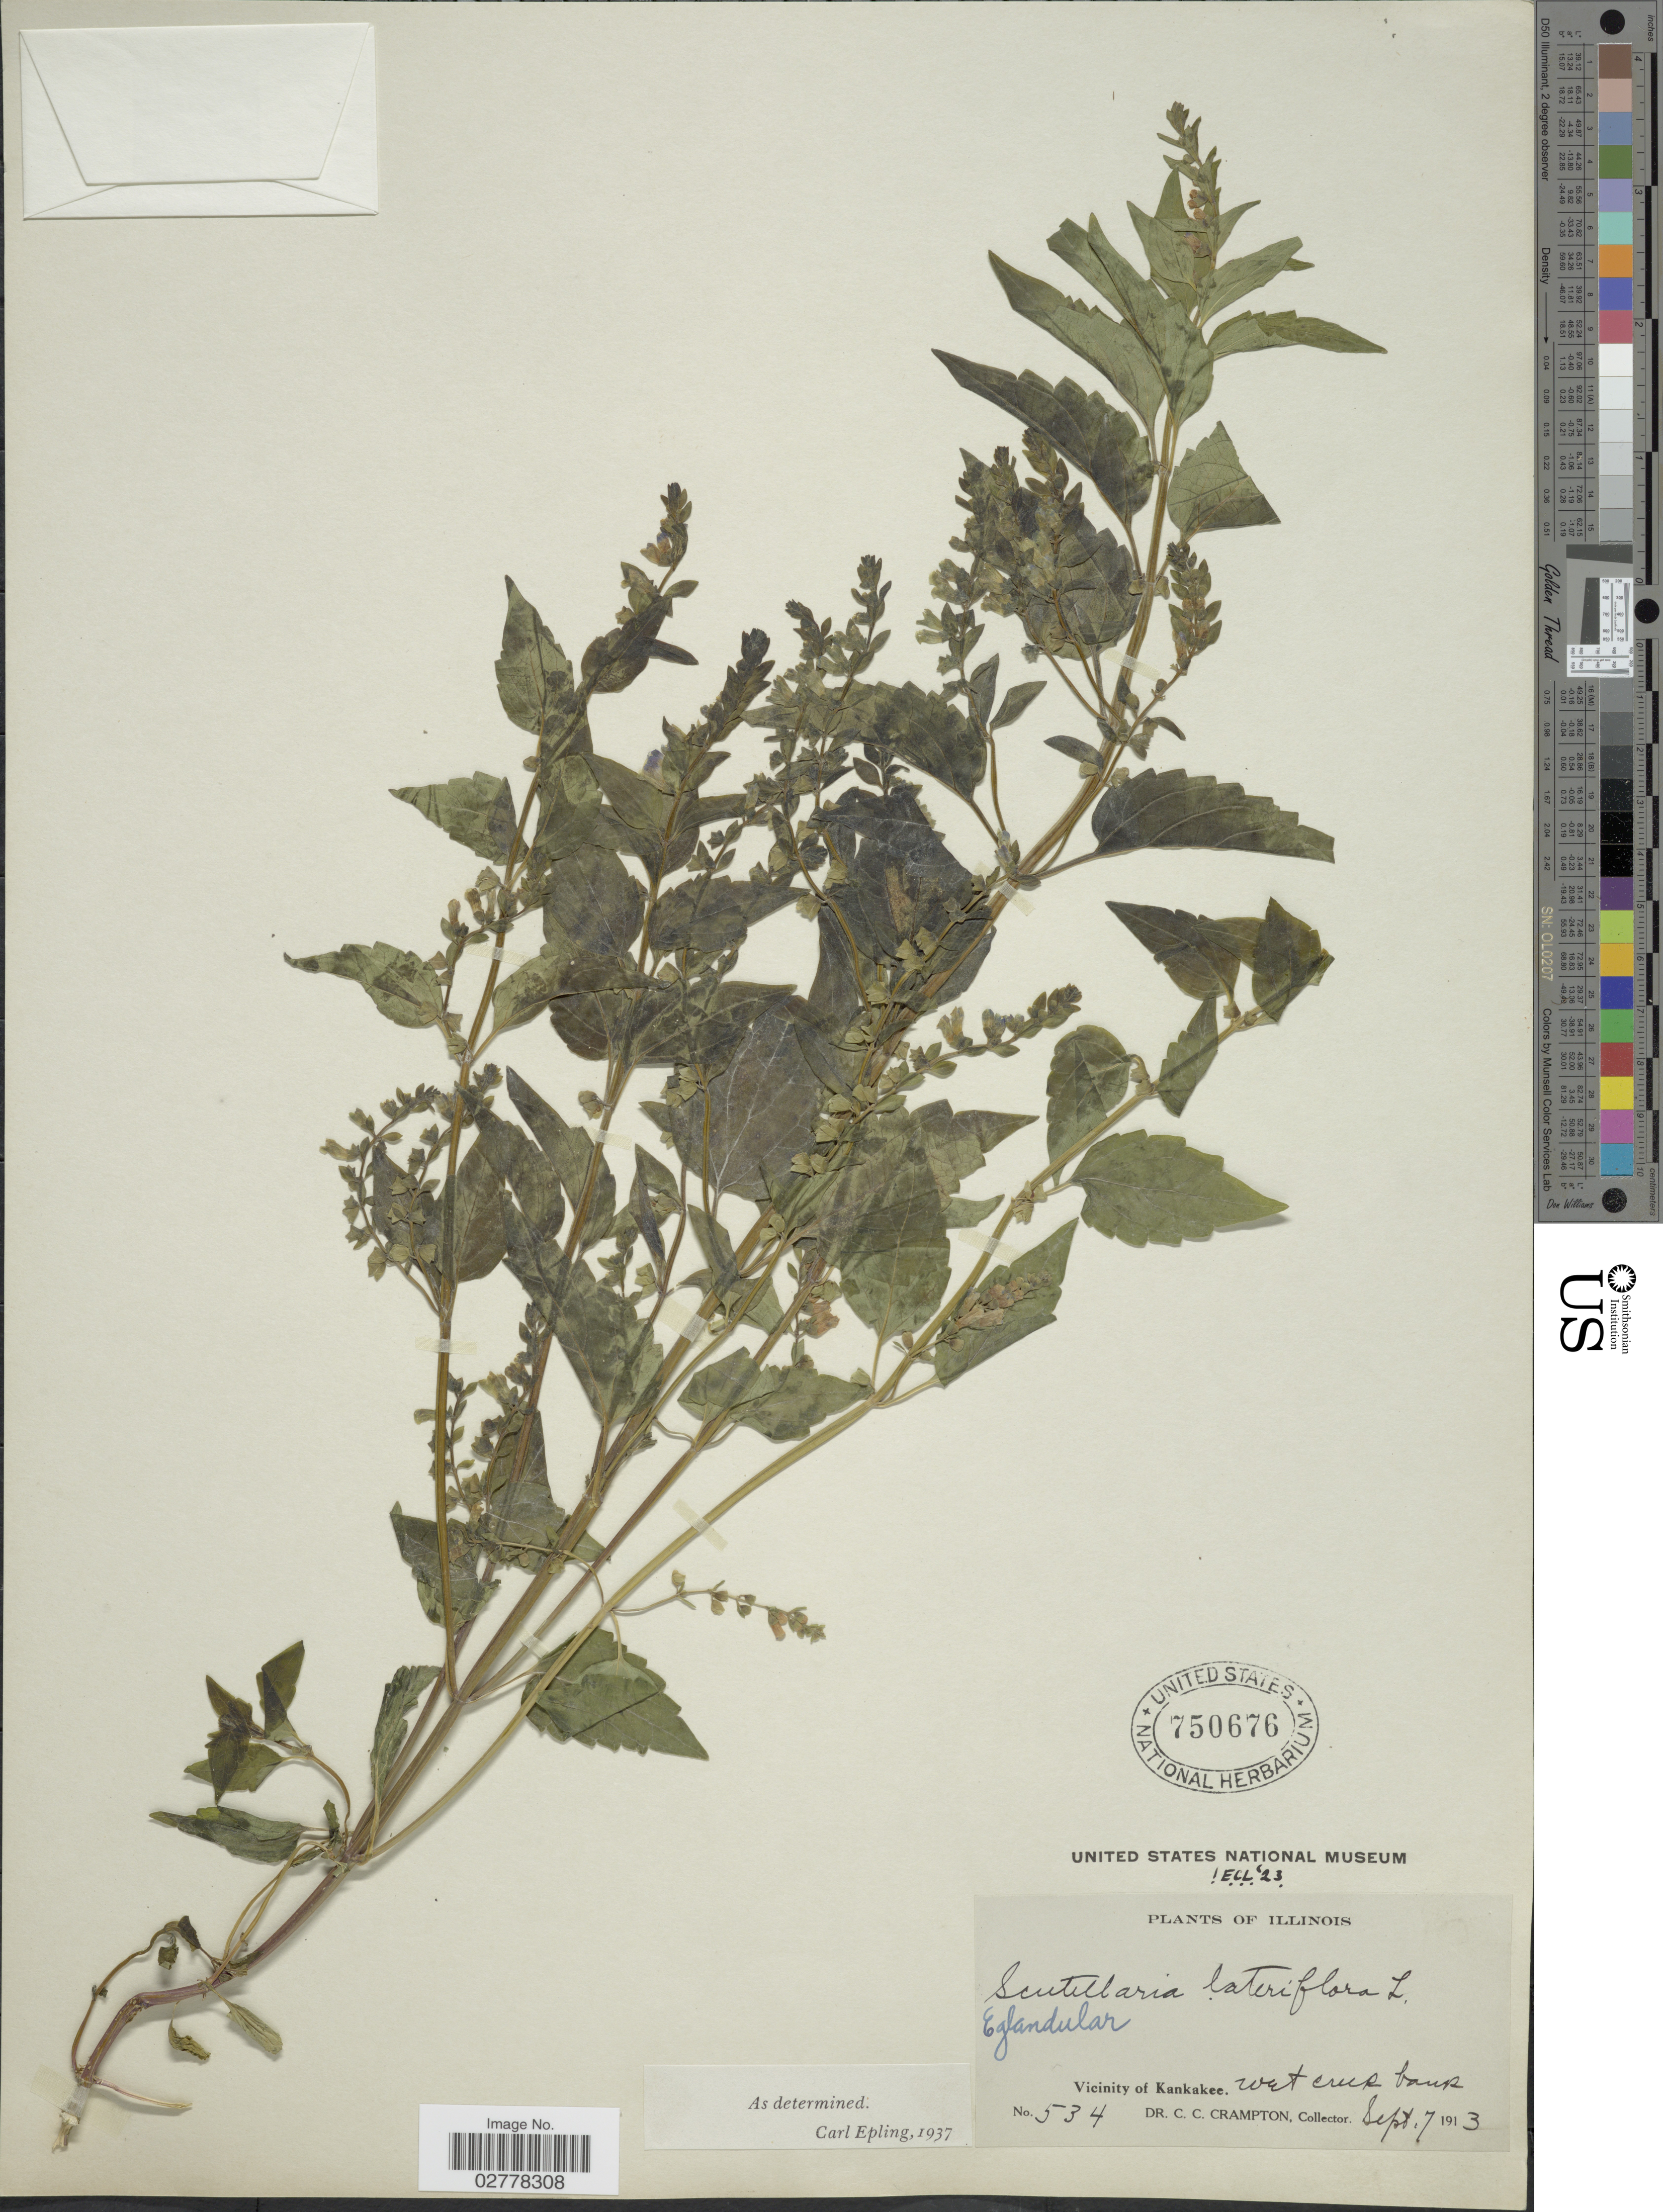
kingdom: Plantae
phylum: Tracheophyta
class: Magnoliopsida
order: Lamiales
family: Lamiaceae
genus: Scutellaria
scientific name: Scutellaria lateriflora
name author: L.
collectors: C. Crampton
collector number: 534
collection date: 1913-09-07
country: United States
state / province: Illinois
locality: Vicinity of Kankakee. Wet creek bank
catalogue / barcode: US 750676